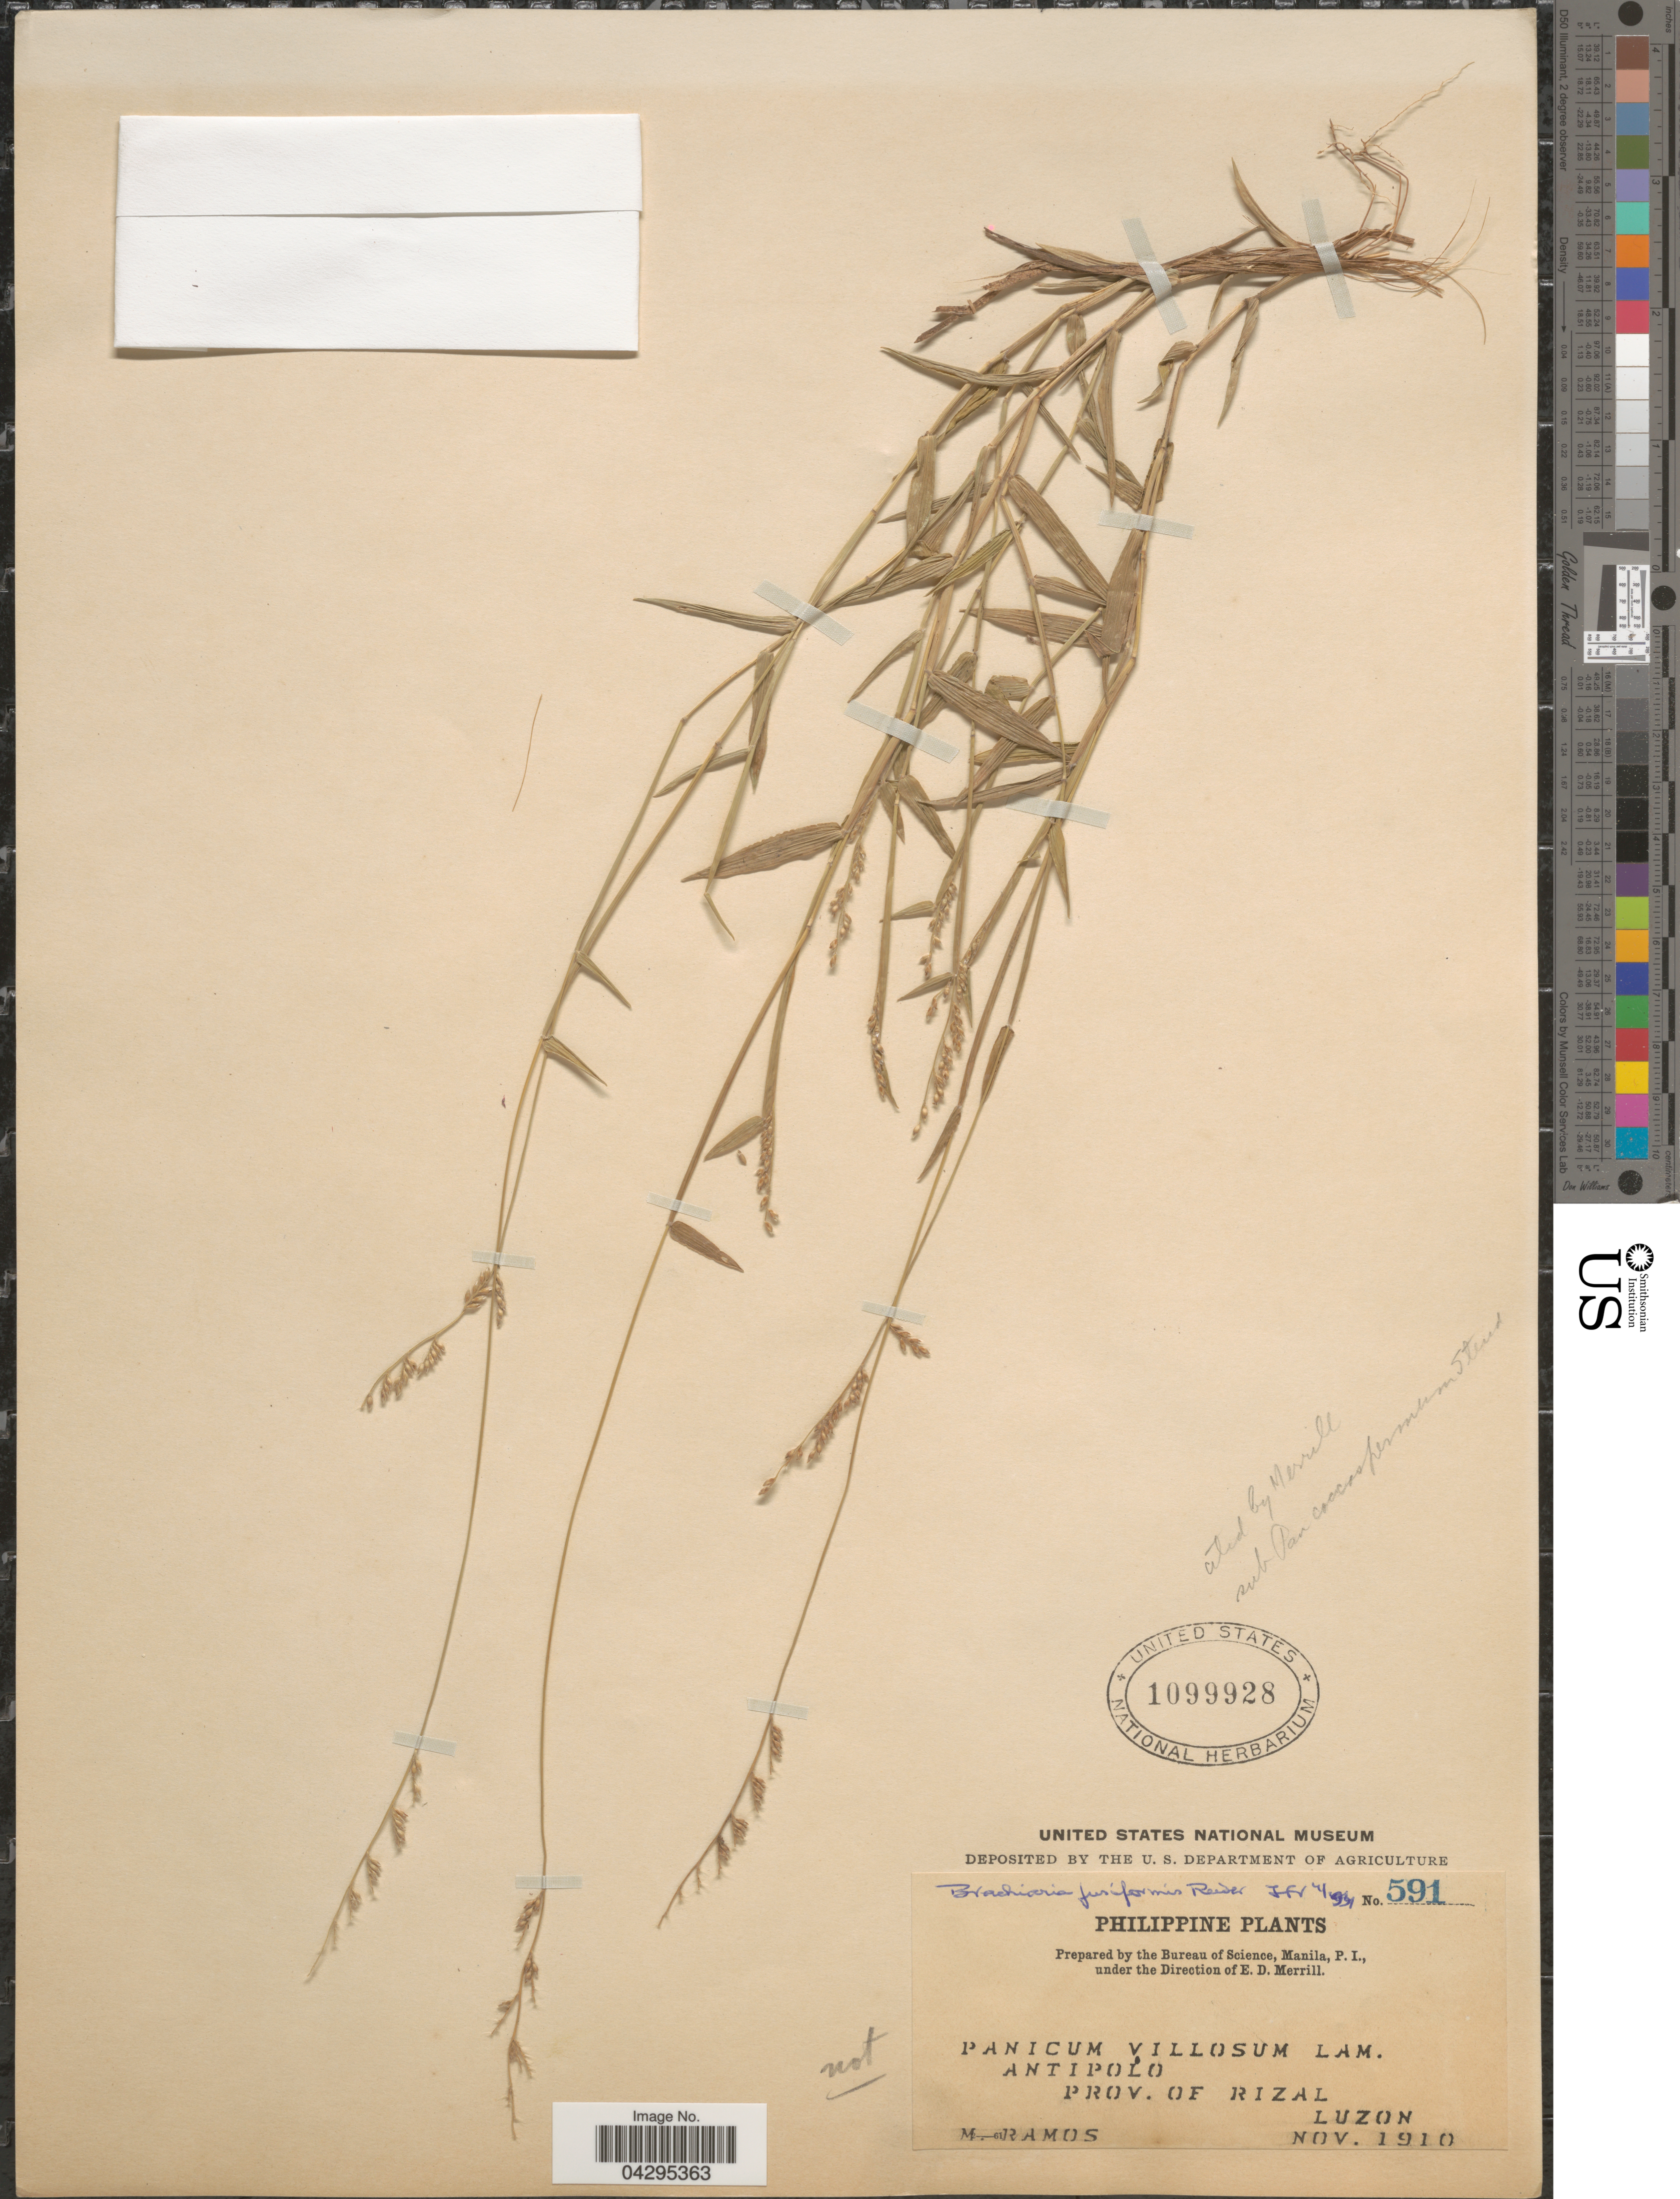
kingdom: Plantae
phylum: Tracheophyta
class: Liliopsida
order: Poales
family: Poaceae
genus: Urochloa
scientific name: Urochloa fusiformis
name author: (Reeder) Veldkamp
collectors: M. Ramos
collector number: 591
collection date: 1910-11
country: Philippines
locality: Antipolo. Prov. Of Rizal. Luzon.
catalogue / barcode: US 1099928